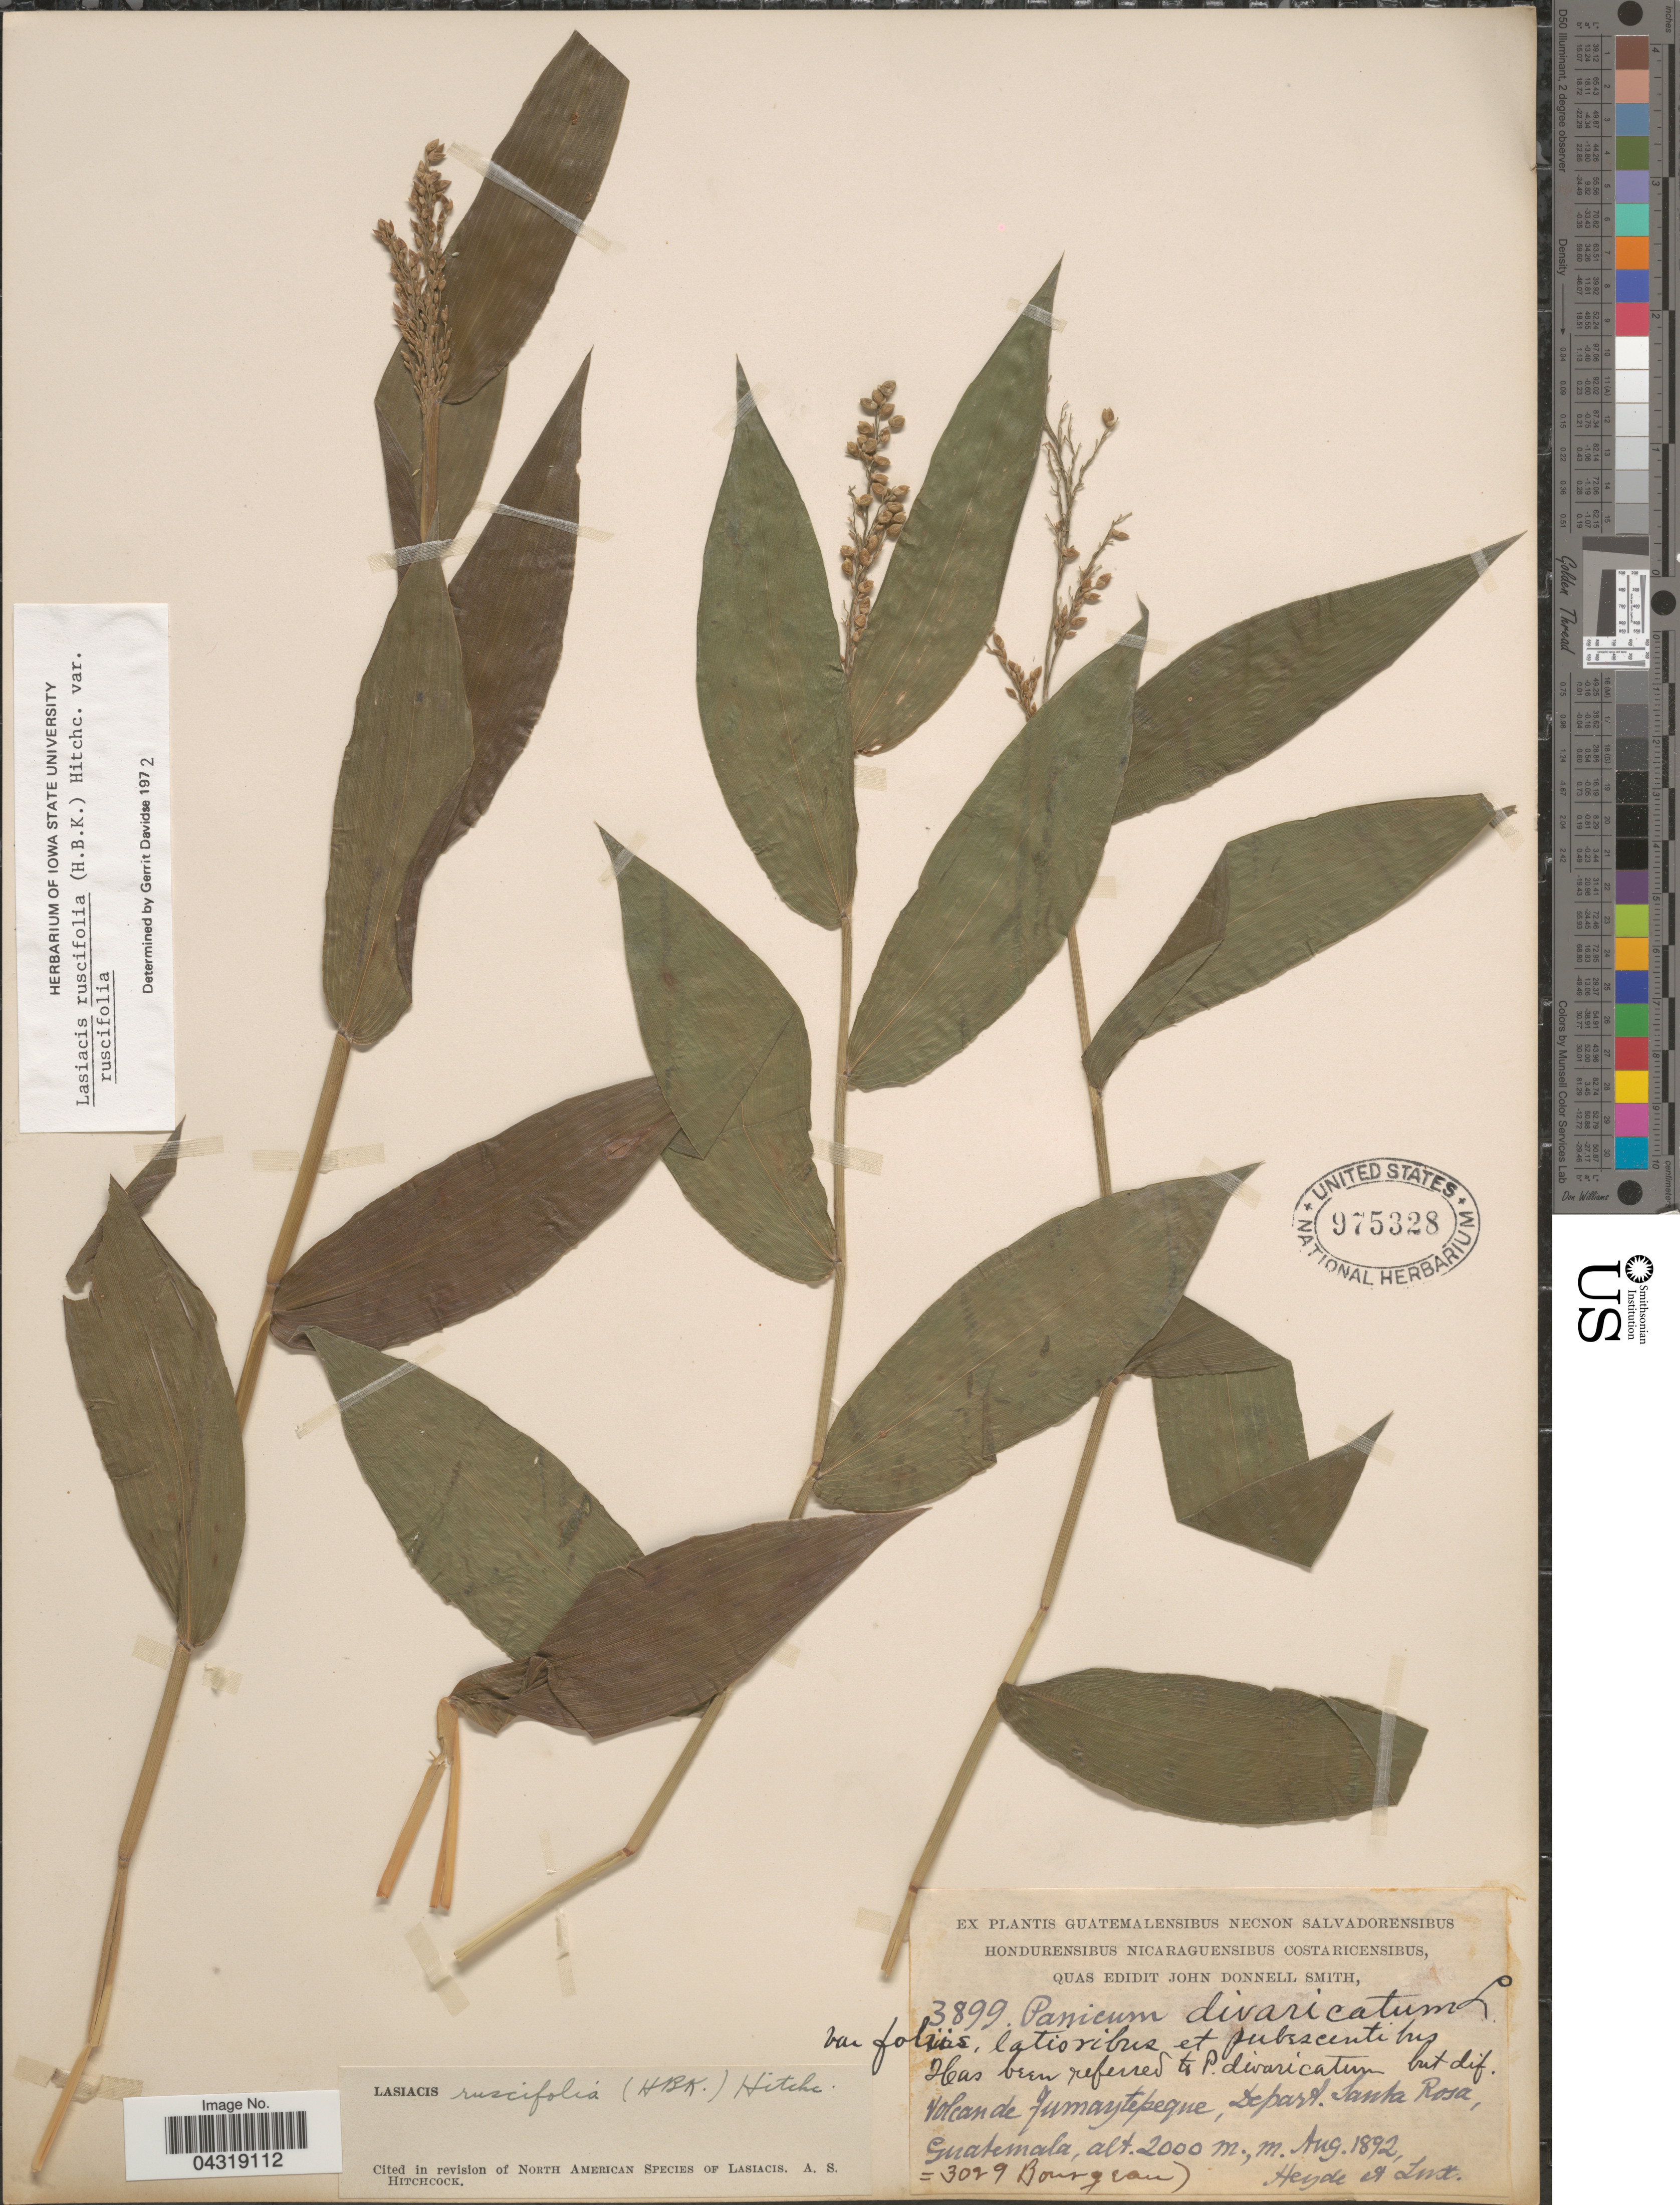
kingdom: Plantae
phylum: Tracheophyta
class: Liliopsida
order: Poales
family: Poaceae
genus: Lasiacis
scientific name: Lasiacis ruscifolia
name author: (Kunth) Hitchc.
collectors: Heyde & Lux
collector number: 3899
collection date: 1892-08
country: Guatemala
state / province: Santa Rosa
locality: Volcan de Jumaytepeque, Depart. Santa Rosa.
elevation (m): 2000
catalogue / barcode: US 975328